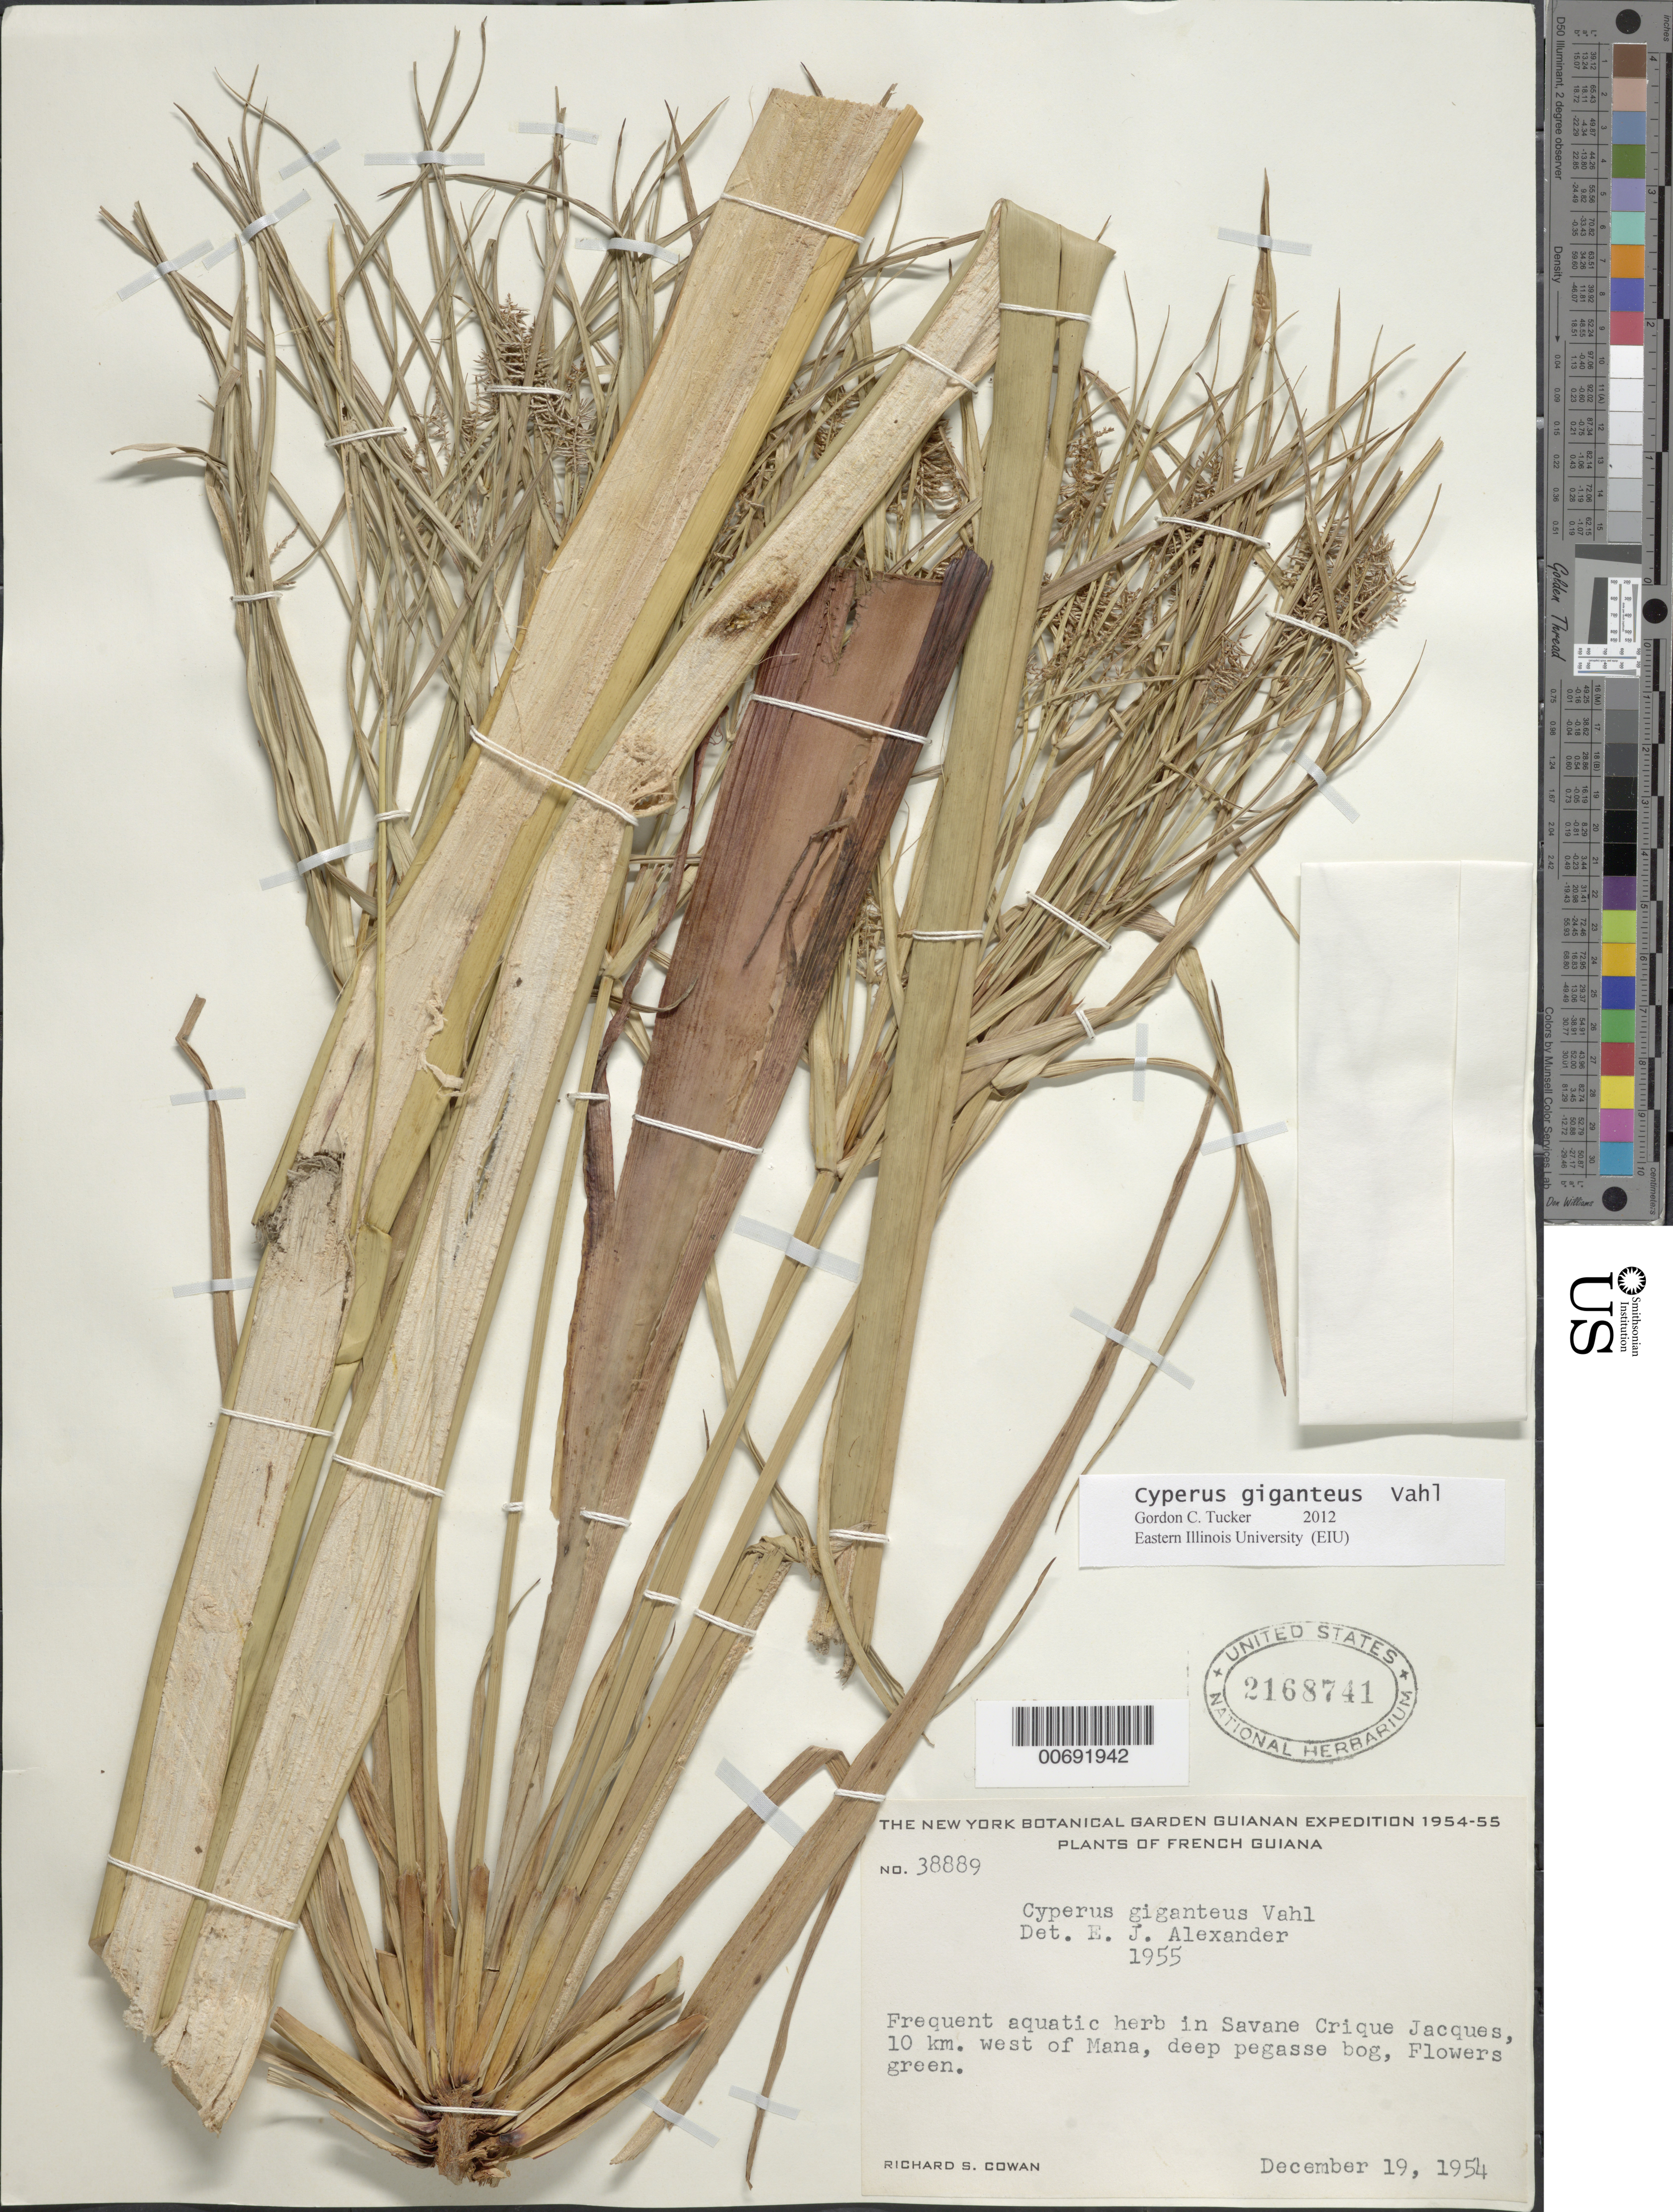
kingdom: Plantae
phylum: Tracheophyta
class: Liliopsida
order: Poales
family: Cyperaceae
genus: Cyperus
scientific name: Cyperus giganteus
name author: Vahl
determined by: Tucker, G. C.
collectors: R. S. Cowan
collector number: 38889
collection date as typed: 19-Dec-54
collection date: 1954-12-19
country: French Guiana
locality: Crique Jacques, near St. Laurent, 10 km W of Mana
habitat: Pegase bog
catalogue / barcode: US 2168741